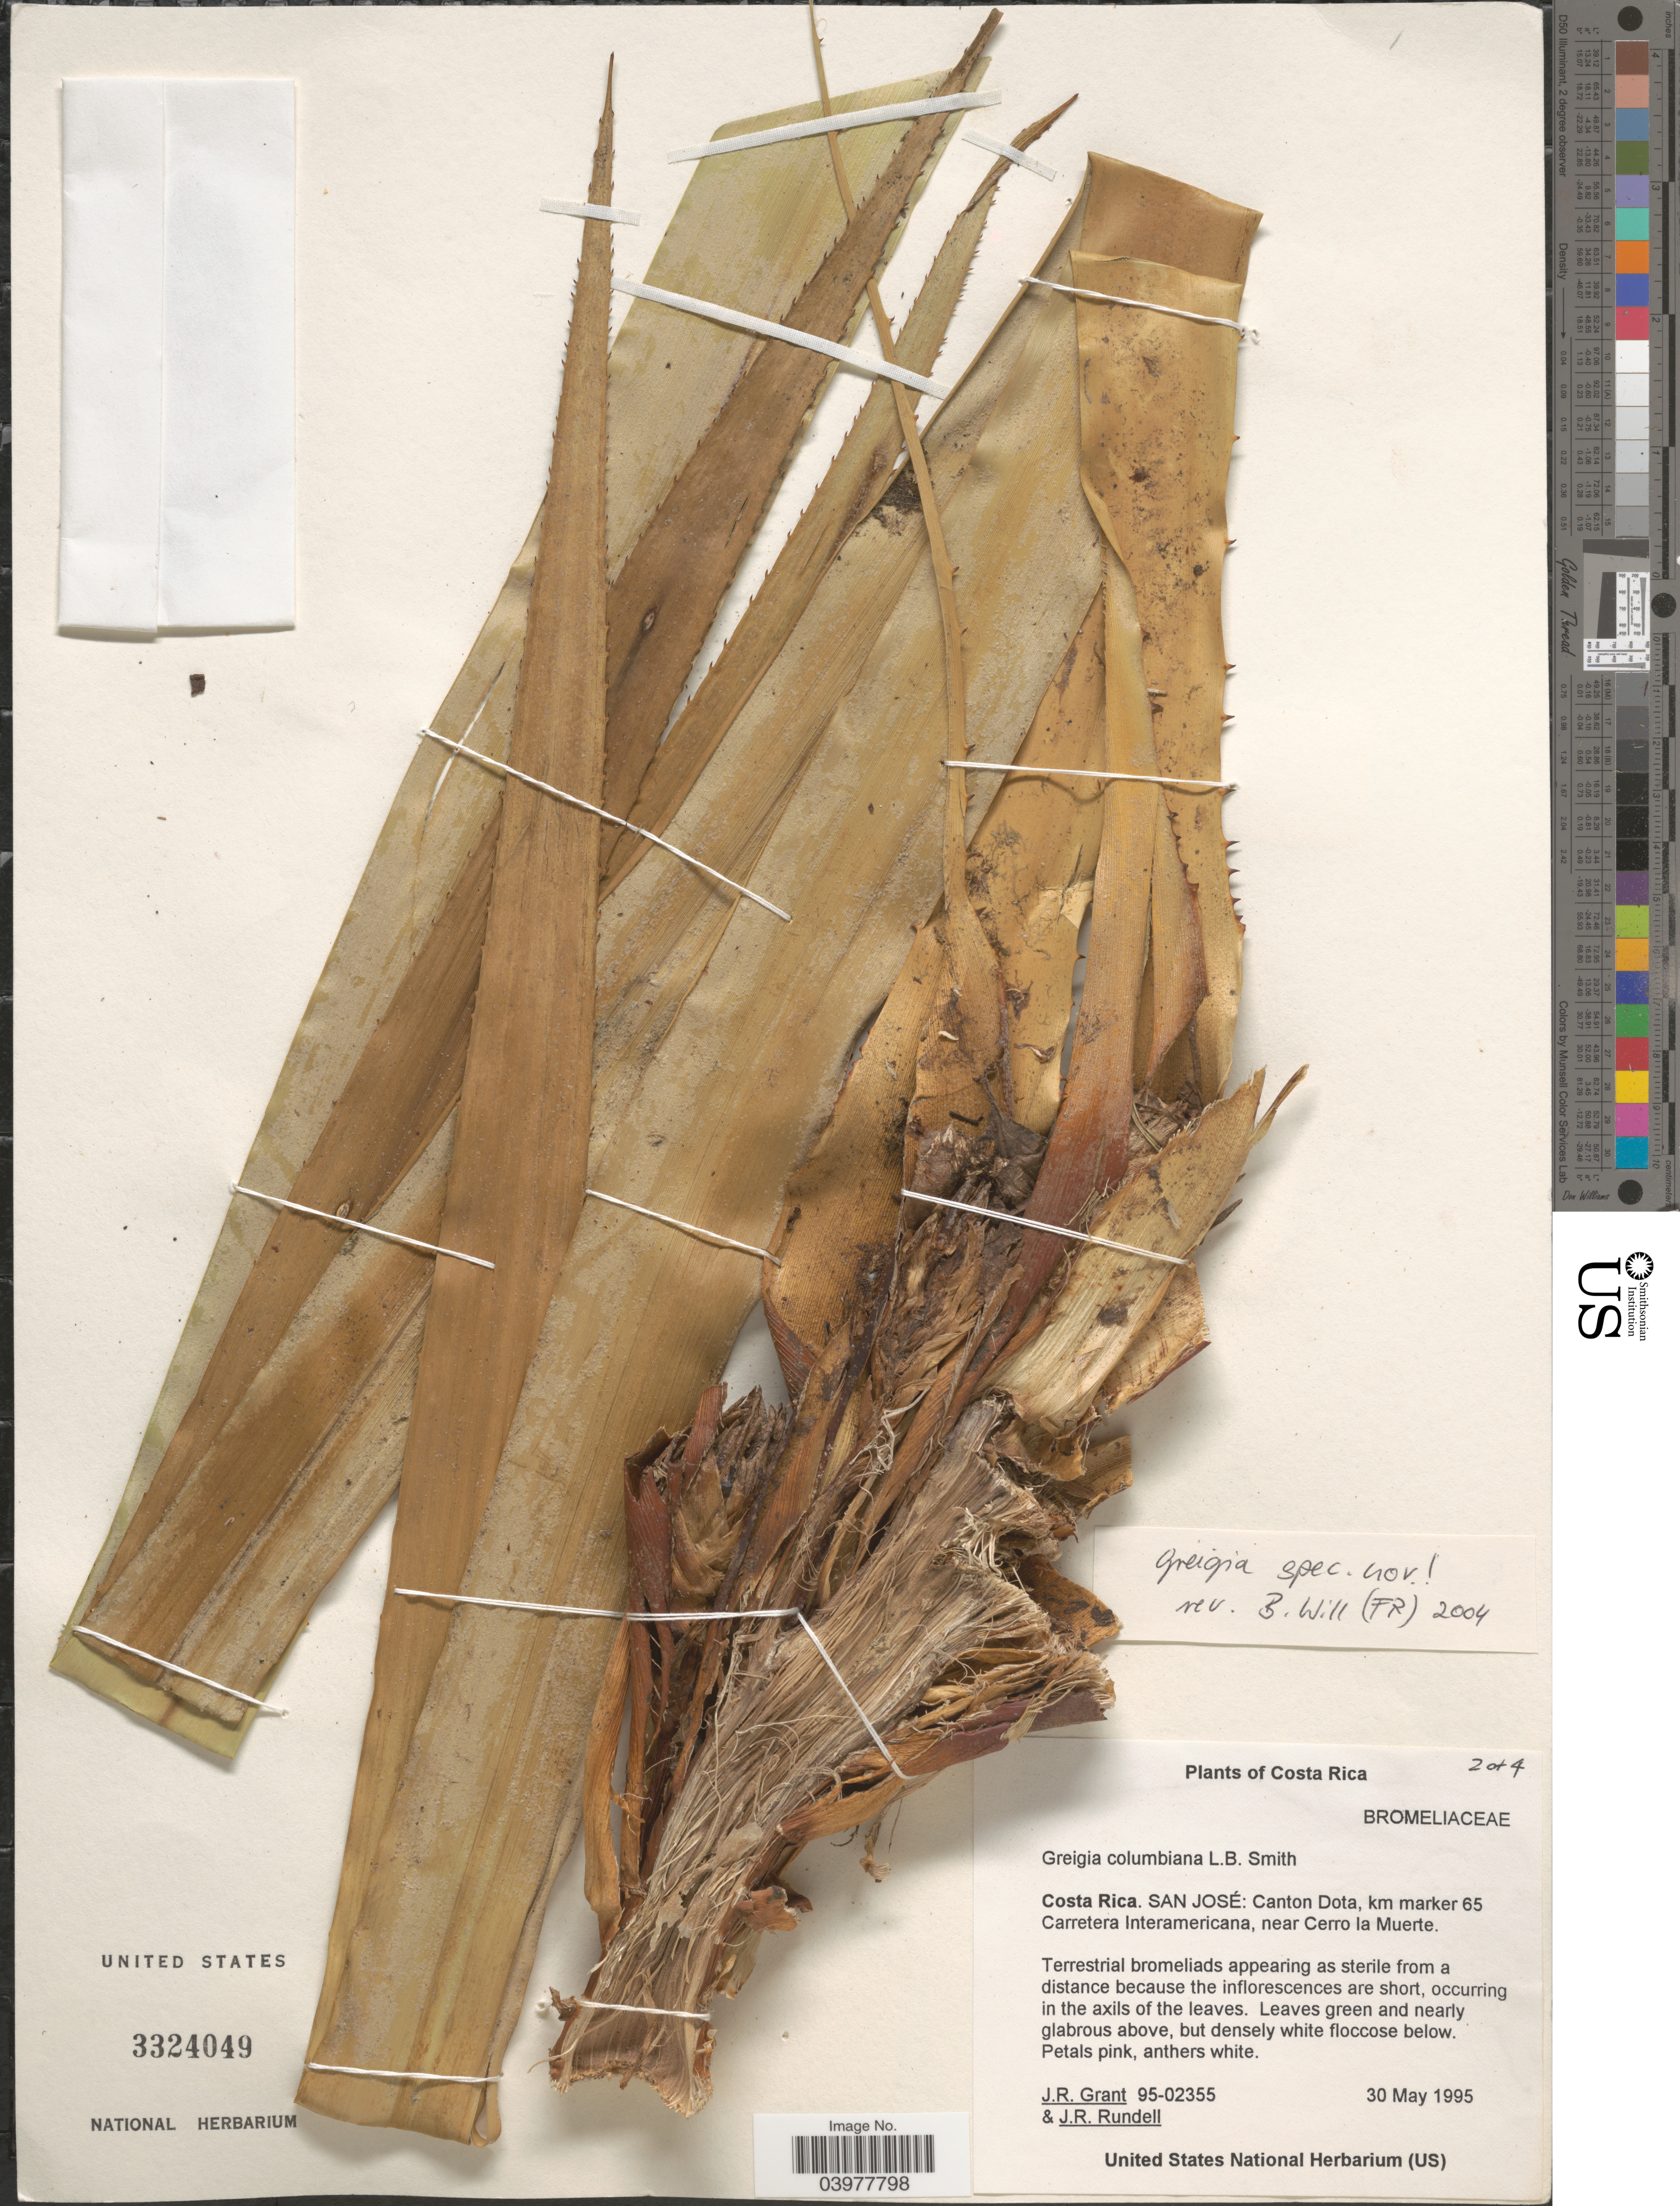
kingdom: Plantae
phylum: Tracheophyta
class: Liliopsida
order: Poales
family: Bromeliaceae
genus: Greigia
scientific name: Greigia sp.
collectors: J. Grant & J. R. Rundell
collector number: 95-02355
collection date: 1995-05-30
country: Costa Rica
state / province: San José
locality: Canton Dota, km marker 65 Carretera Interamericana, near Cerro la Muerte.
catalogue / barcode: US 3324049